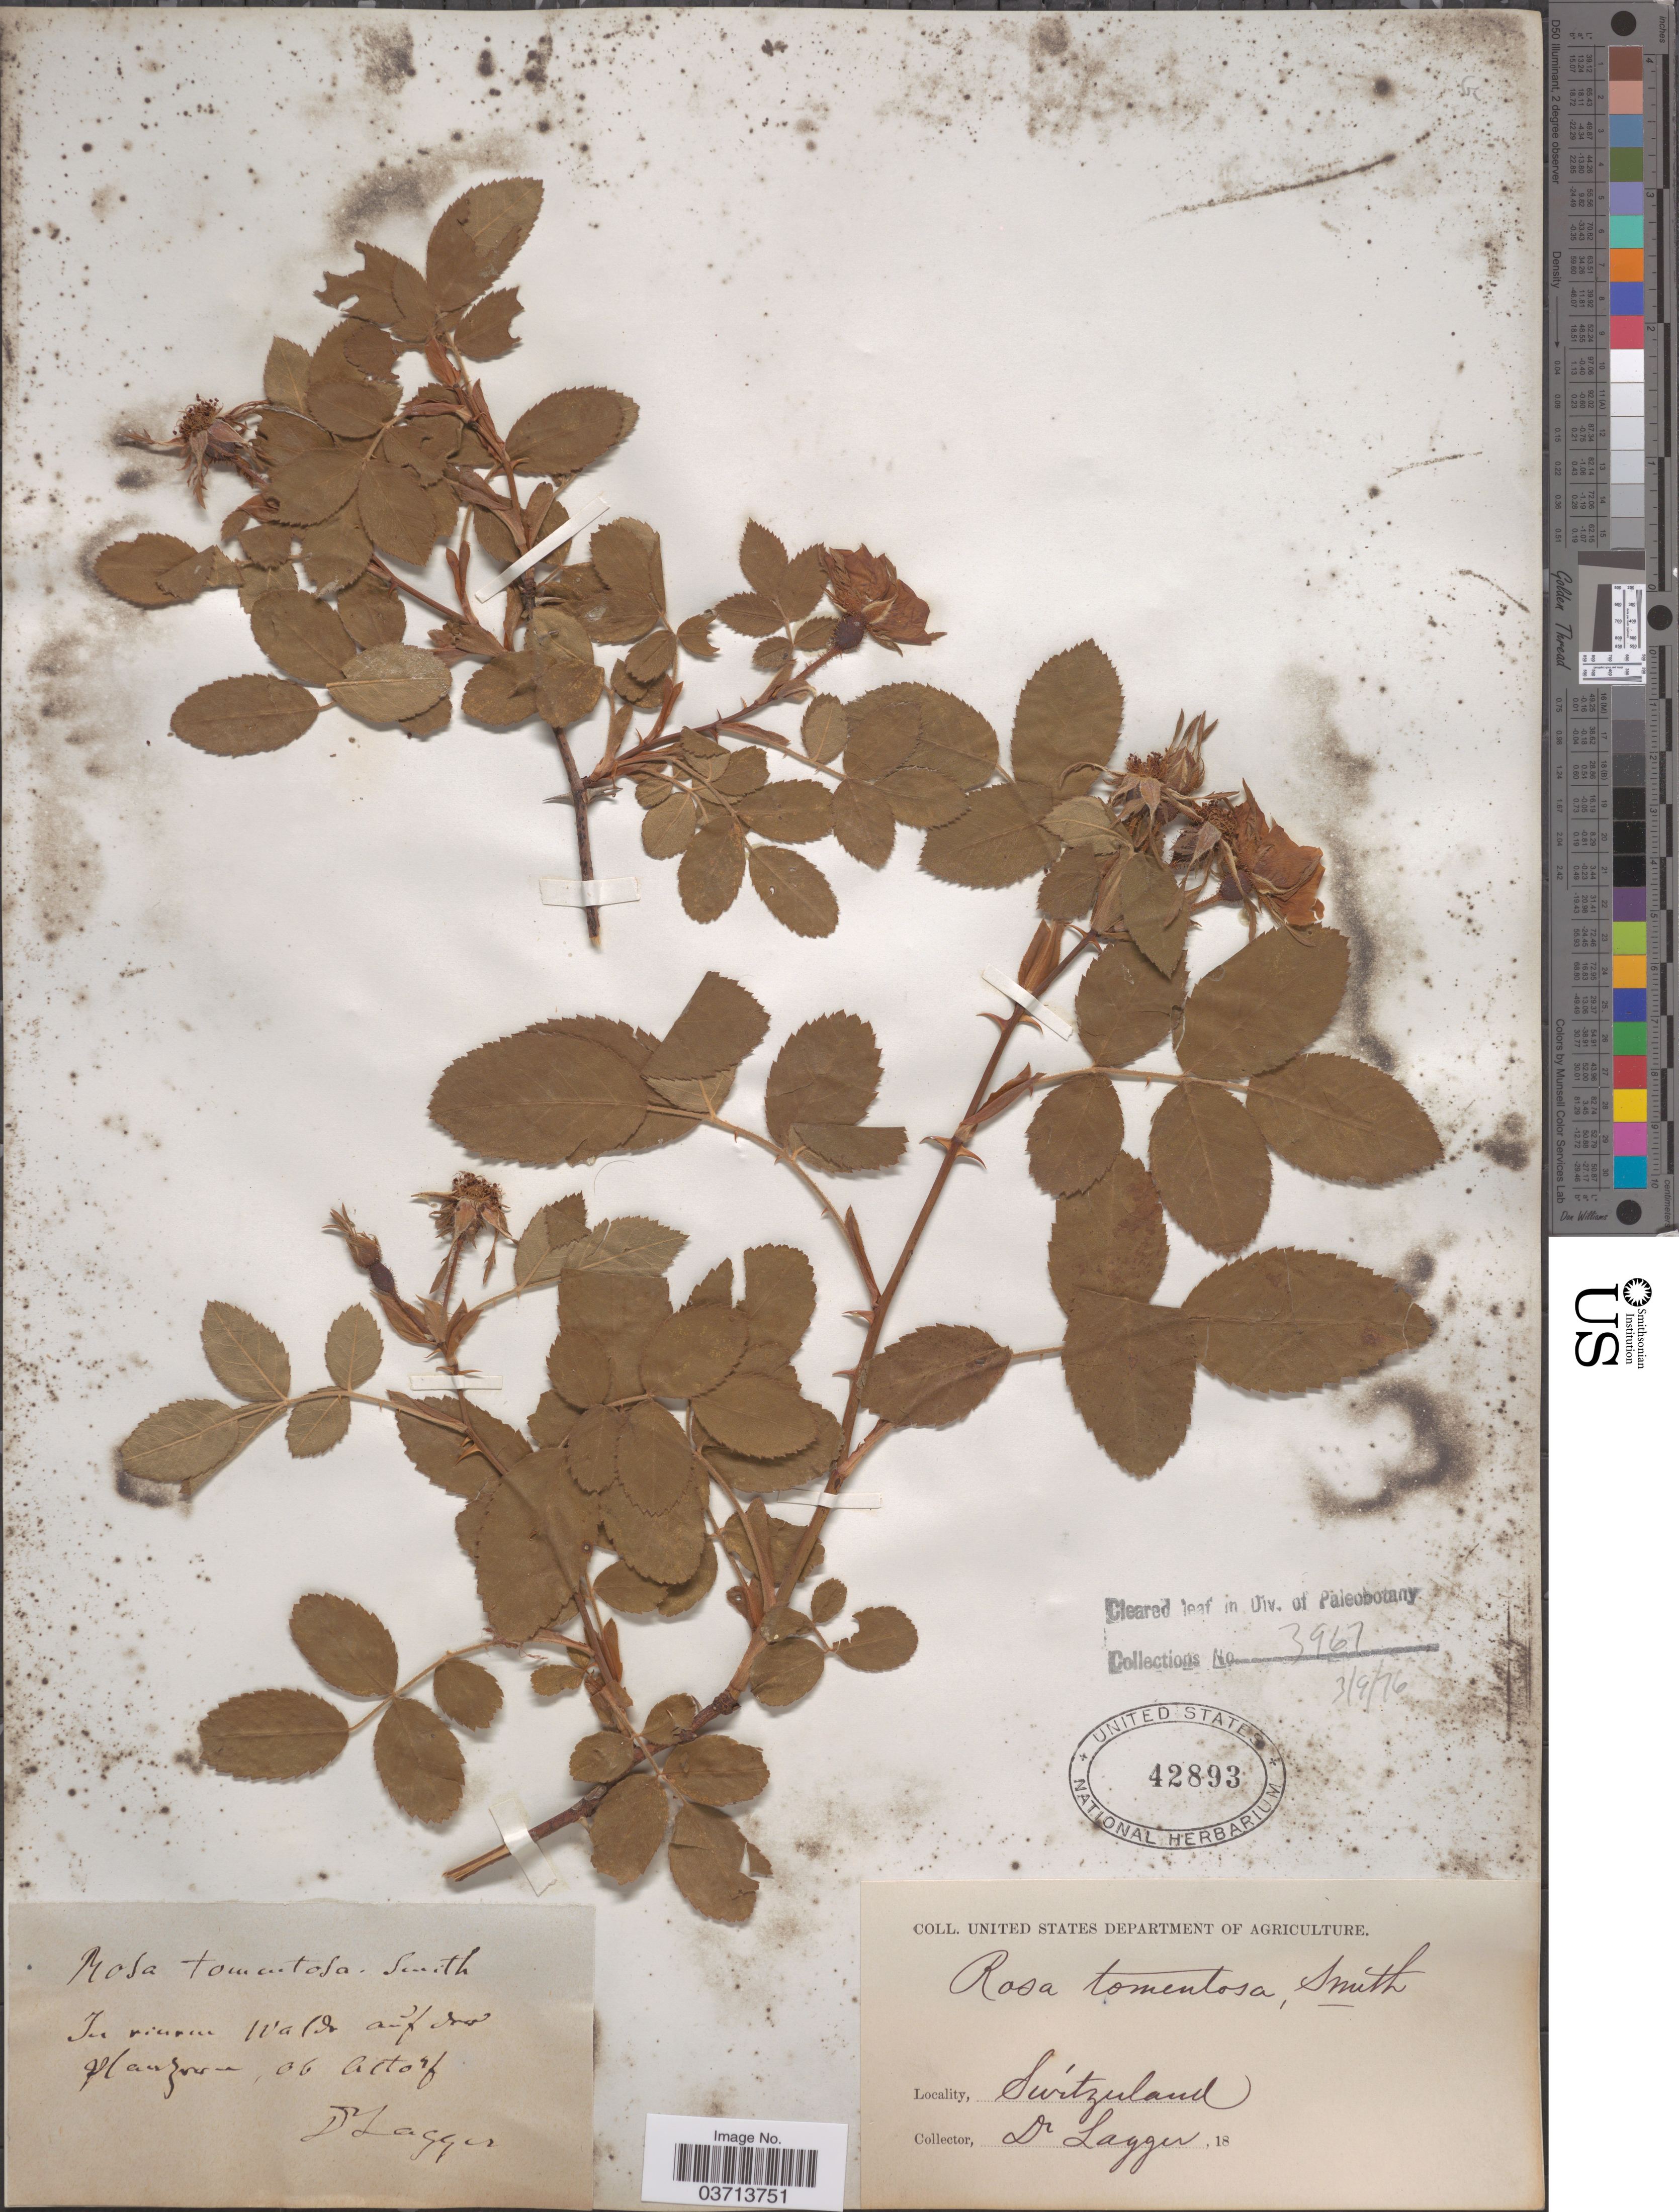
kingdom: Plantae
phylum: Tracheophyta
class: Magnoliopsida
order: Rosales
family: Rosaceae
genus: Rosa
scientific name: Rosa tomentosa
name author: Sm.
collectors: F. J. Lagger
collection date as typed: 18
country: Switzerland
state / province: Uri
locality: Altdorf.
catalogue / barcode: US 42893